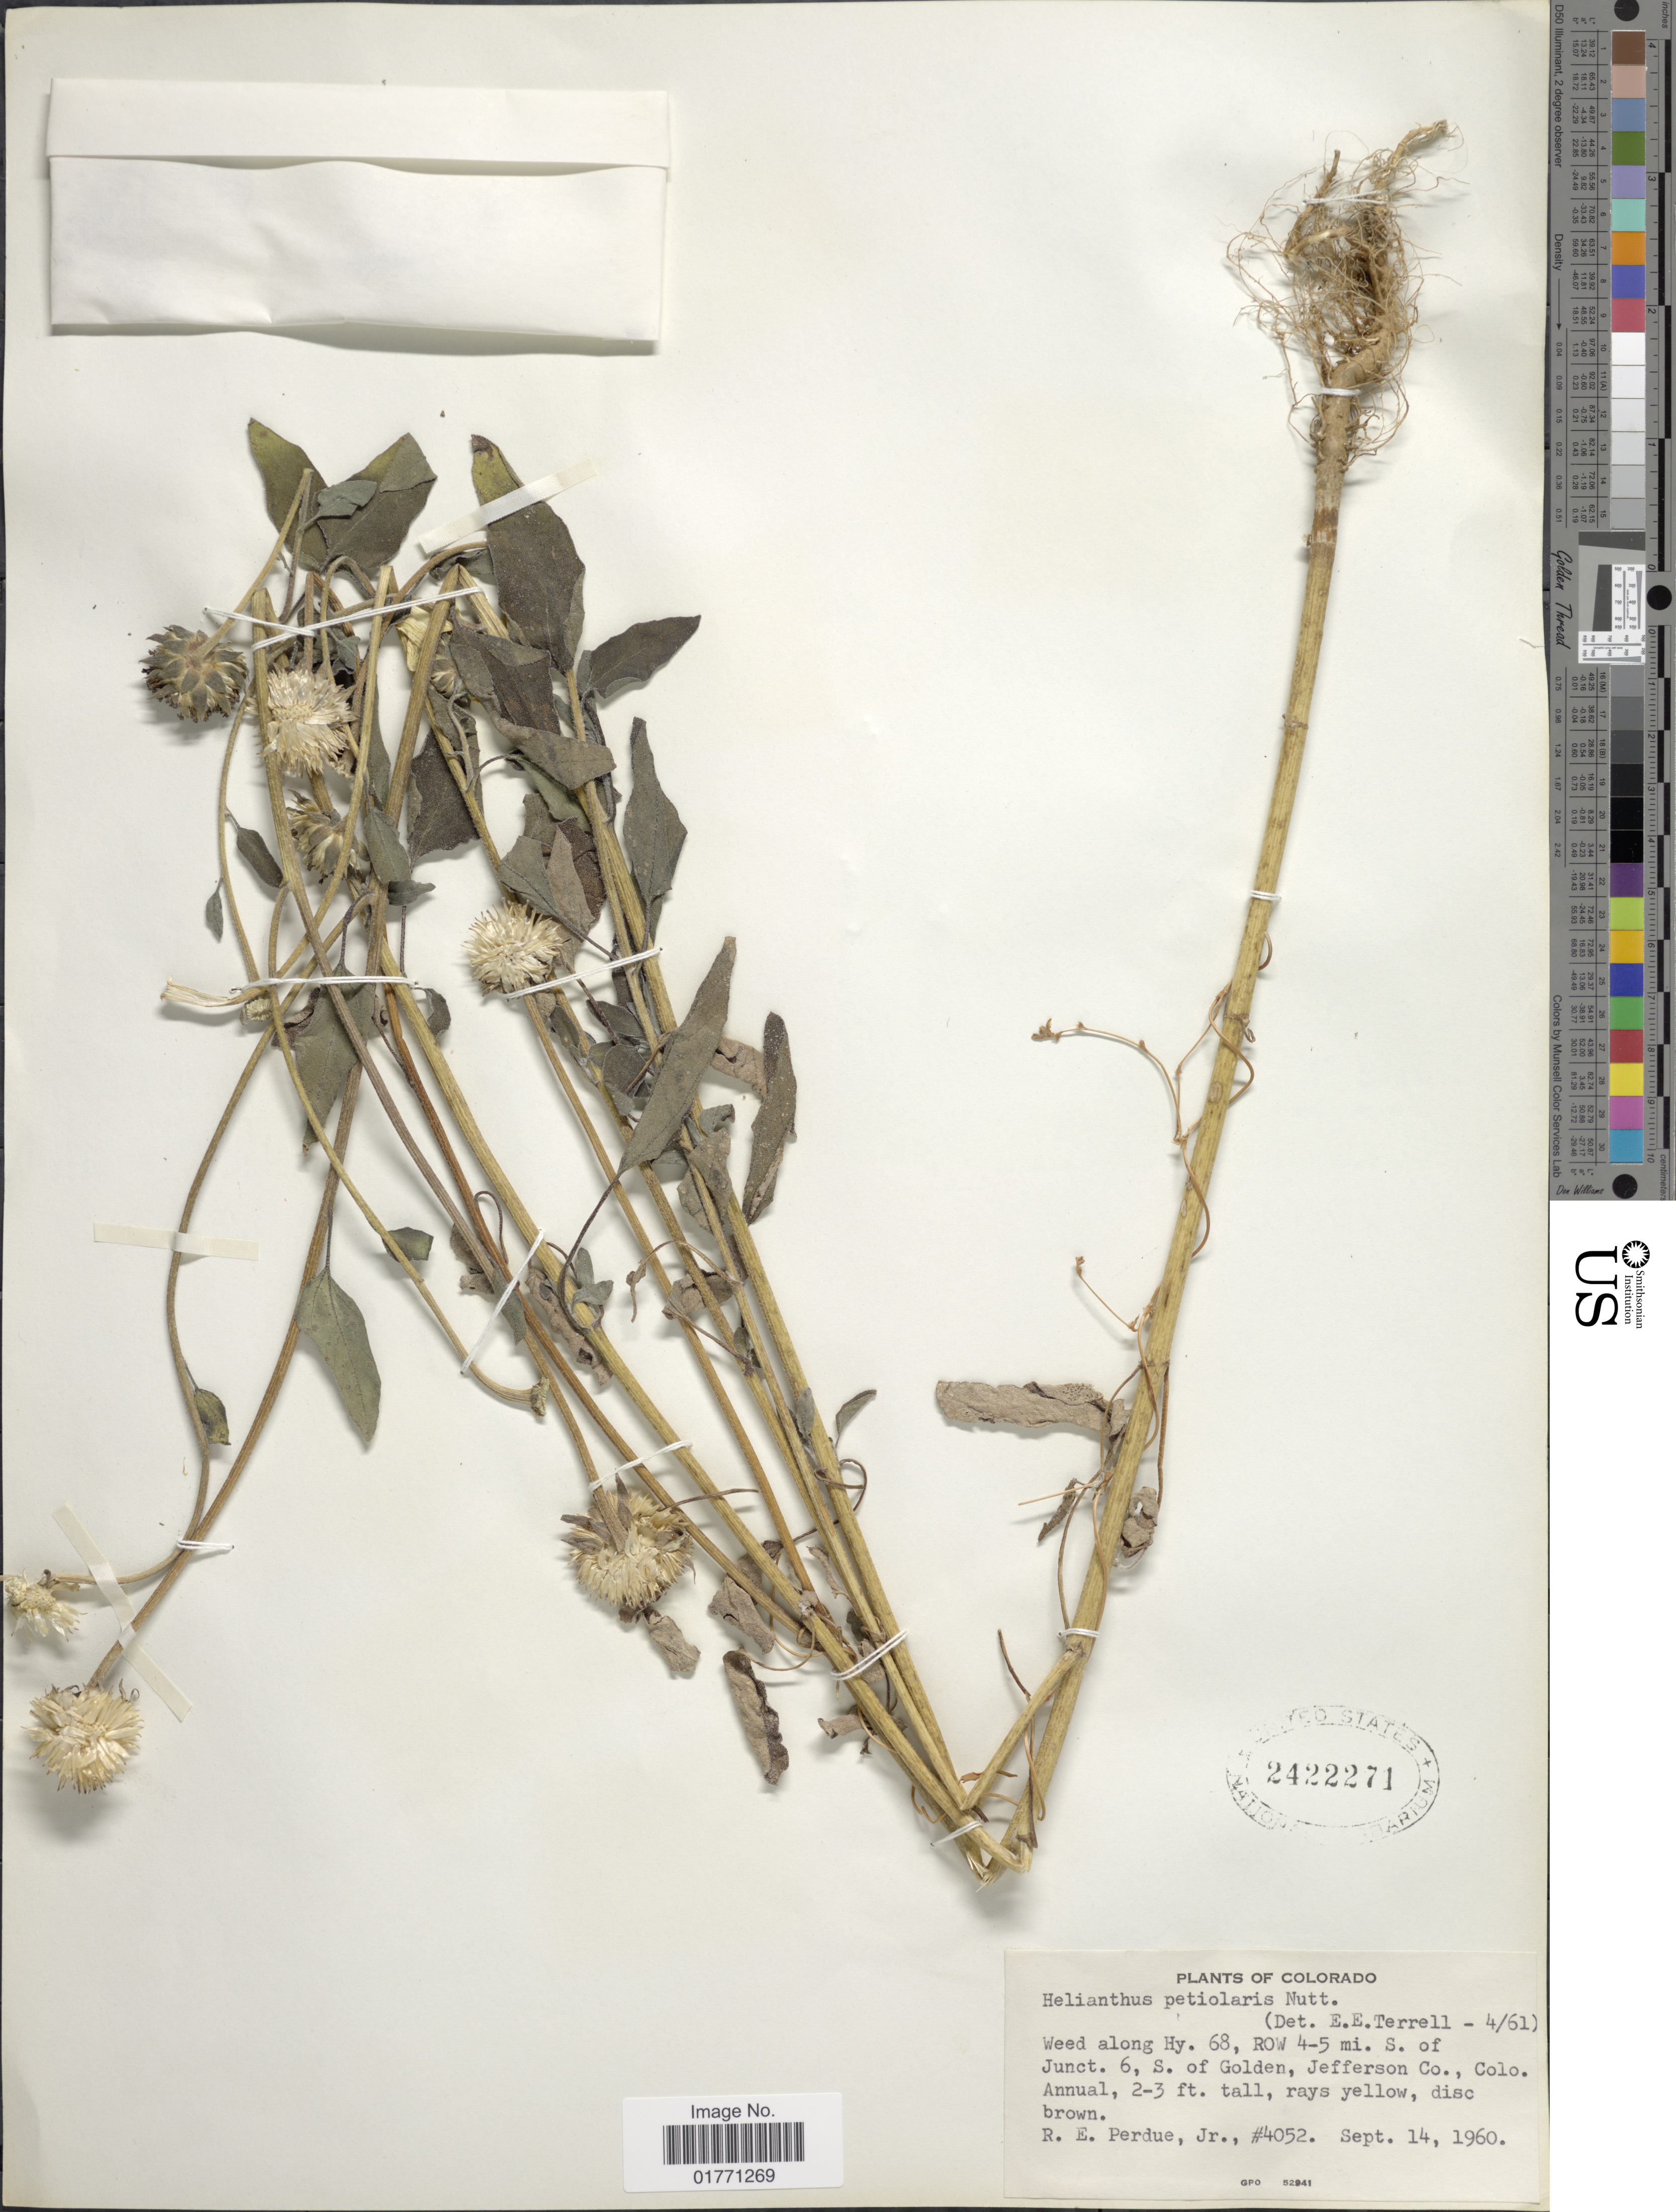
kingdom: Plantae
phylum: Tracheophyta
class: Magnoliopsida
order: Asterales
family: Asteraceae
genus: Helianthus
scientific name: Helianthus petiolaris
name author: Nutt.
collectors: R. E. Perdue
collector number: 4052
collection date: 1960-09-14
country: United States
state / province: Colorado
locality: Weed along Hy. 68, ROW 4-5 mi. S. of Junct. 6, S. of Golden, Jefferson Co.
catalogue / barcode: US 2422271